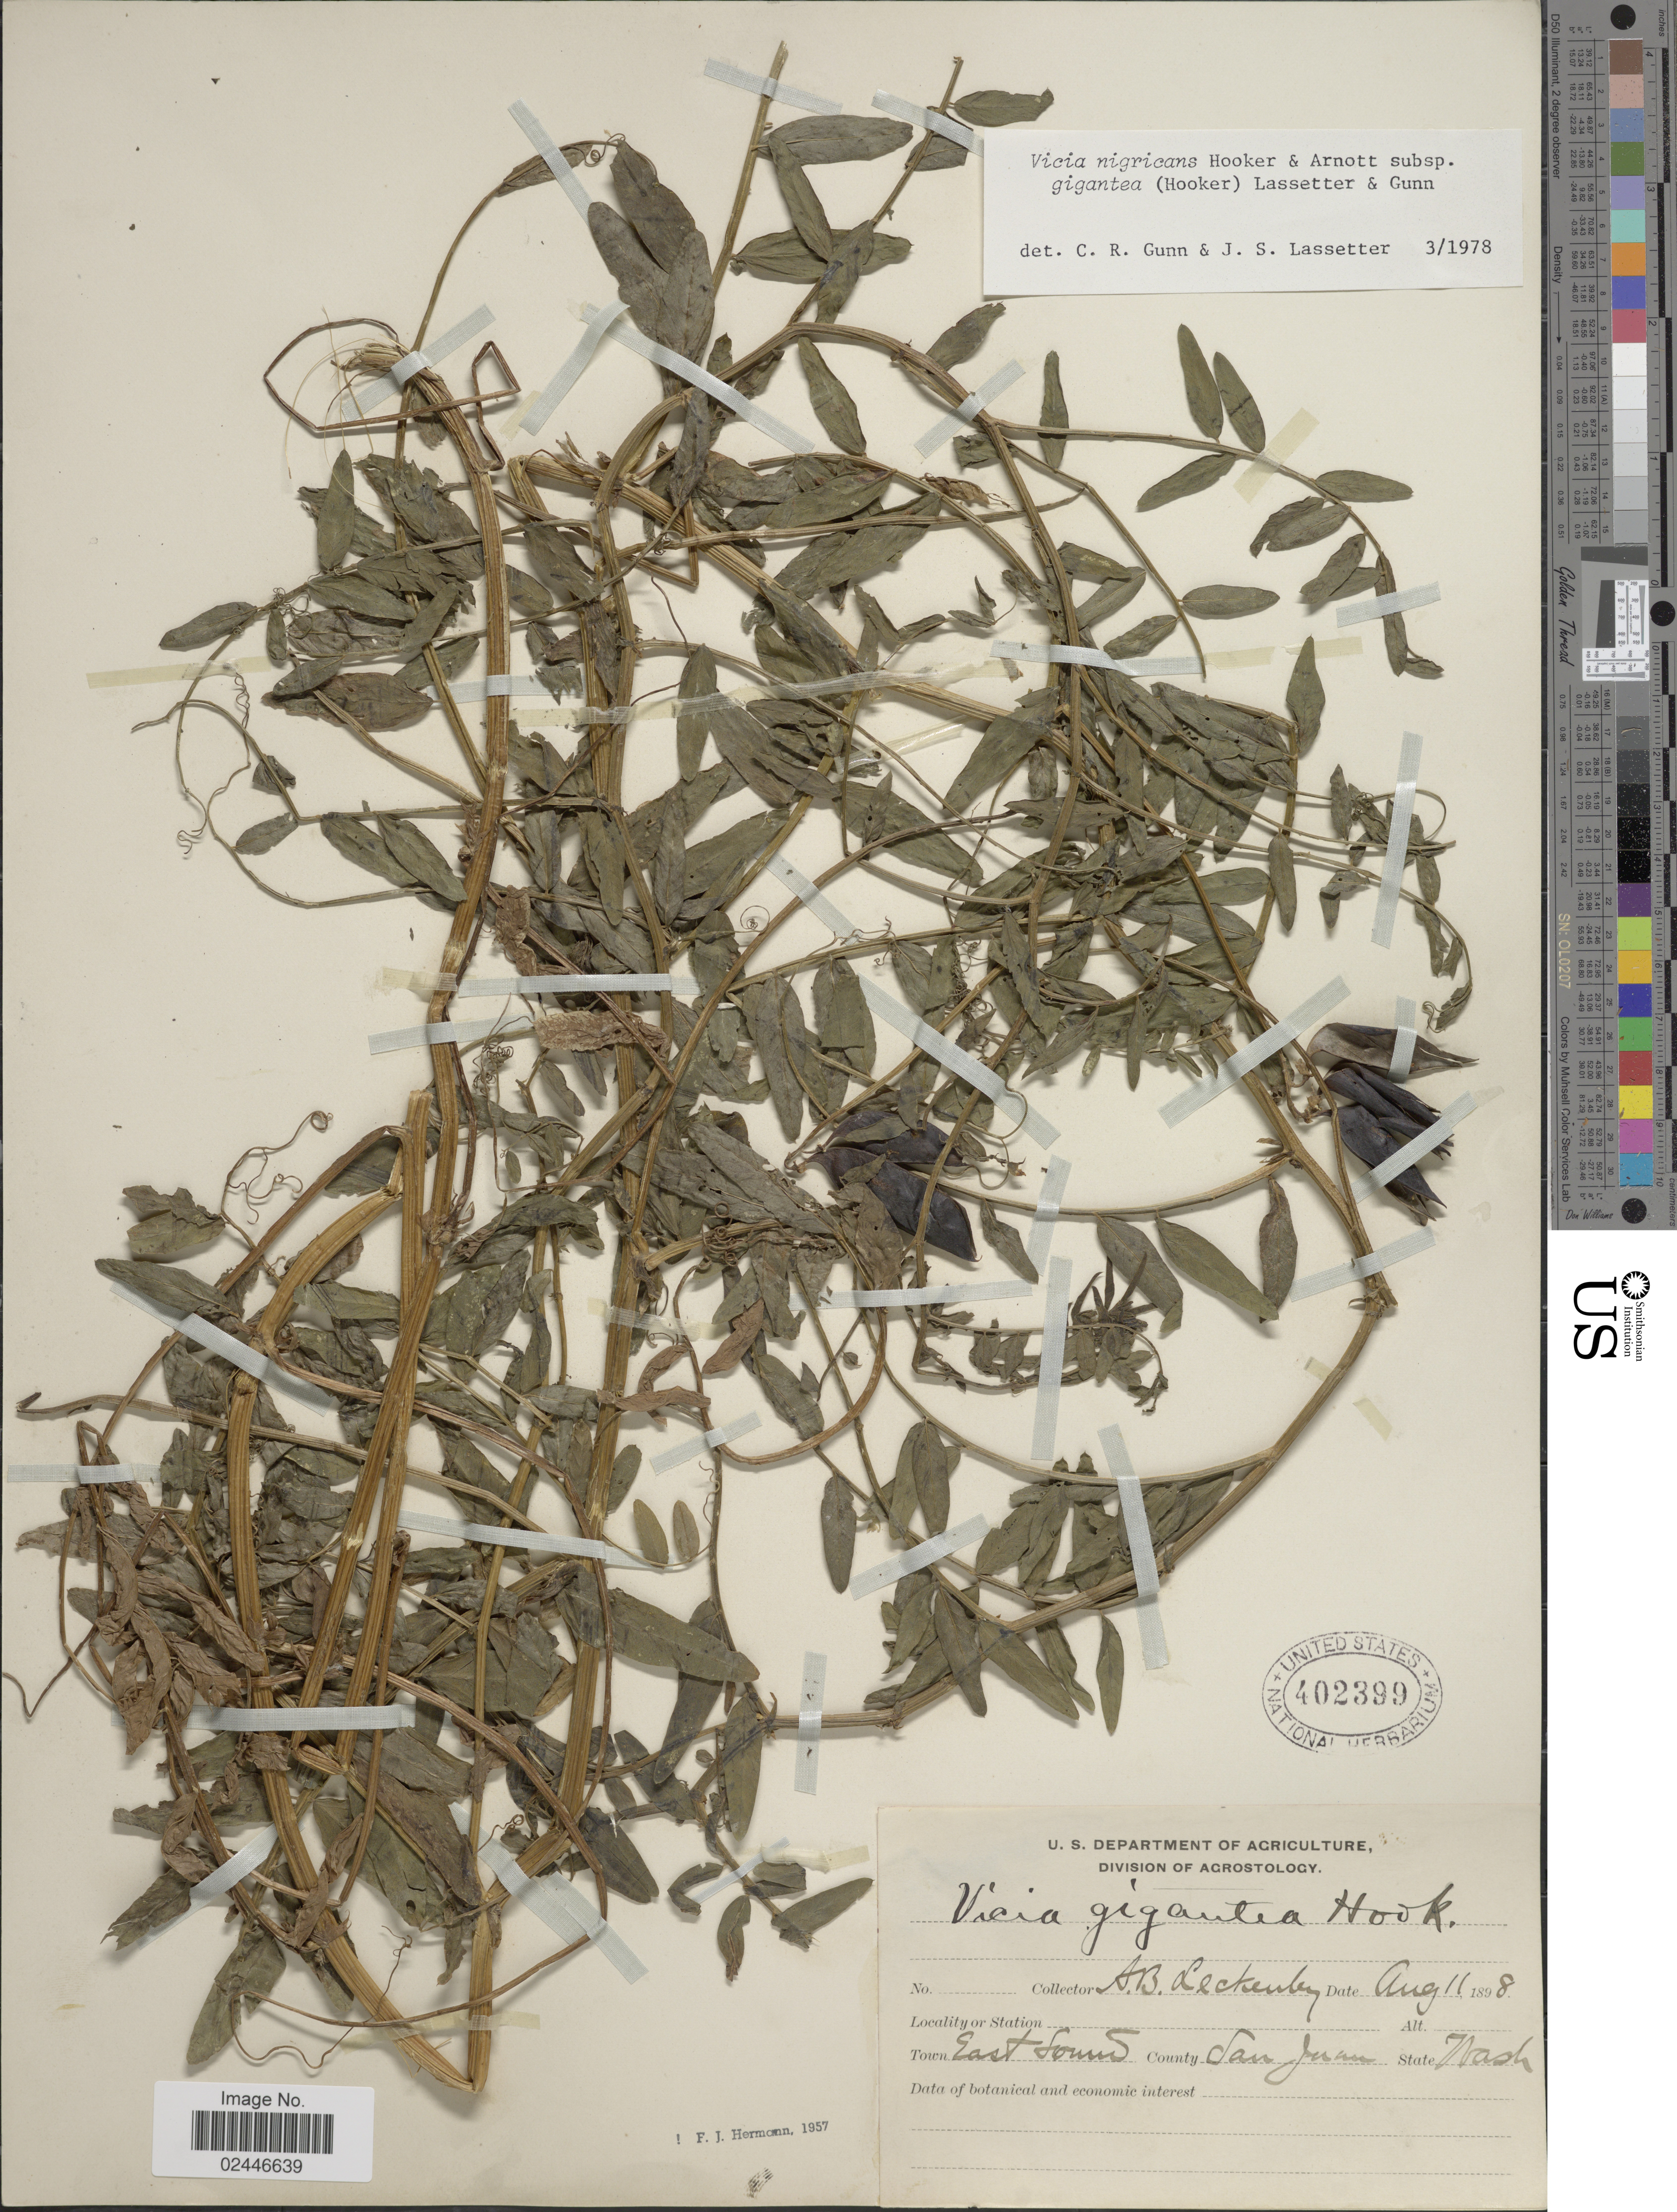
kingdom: Plantae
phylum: Tracheophyta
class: Magnoliopsida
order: Fabales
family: Fabaceae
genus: Vicia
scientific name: Vicia nigricans subsp. gigantea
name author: Hook. & Arn.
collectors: A. Leckenby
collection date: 1898-08-11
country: United States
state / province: Washington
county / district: San Juan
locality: East Sound, County San Juan, State Wash.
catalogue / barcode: US 402399